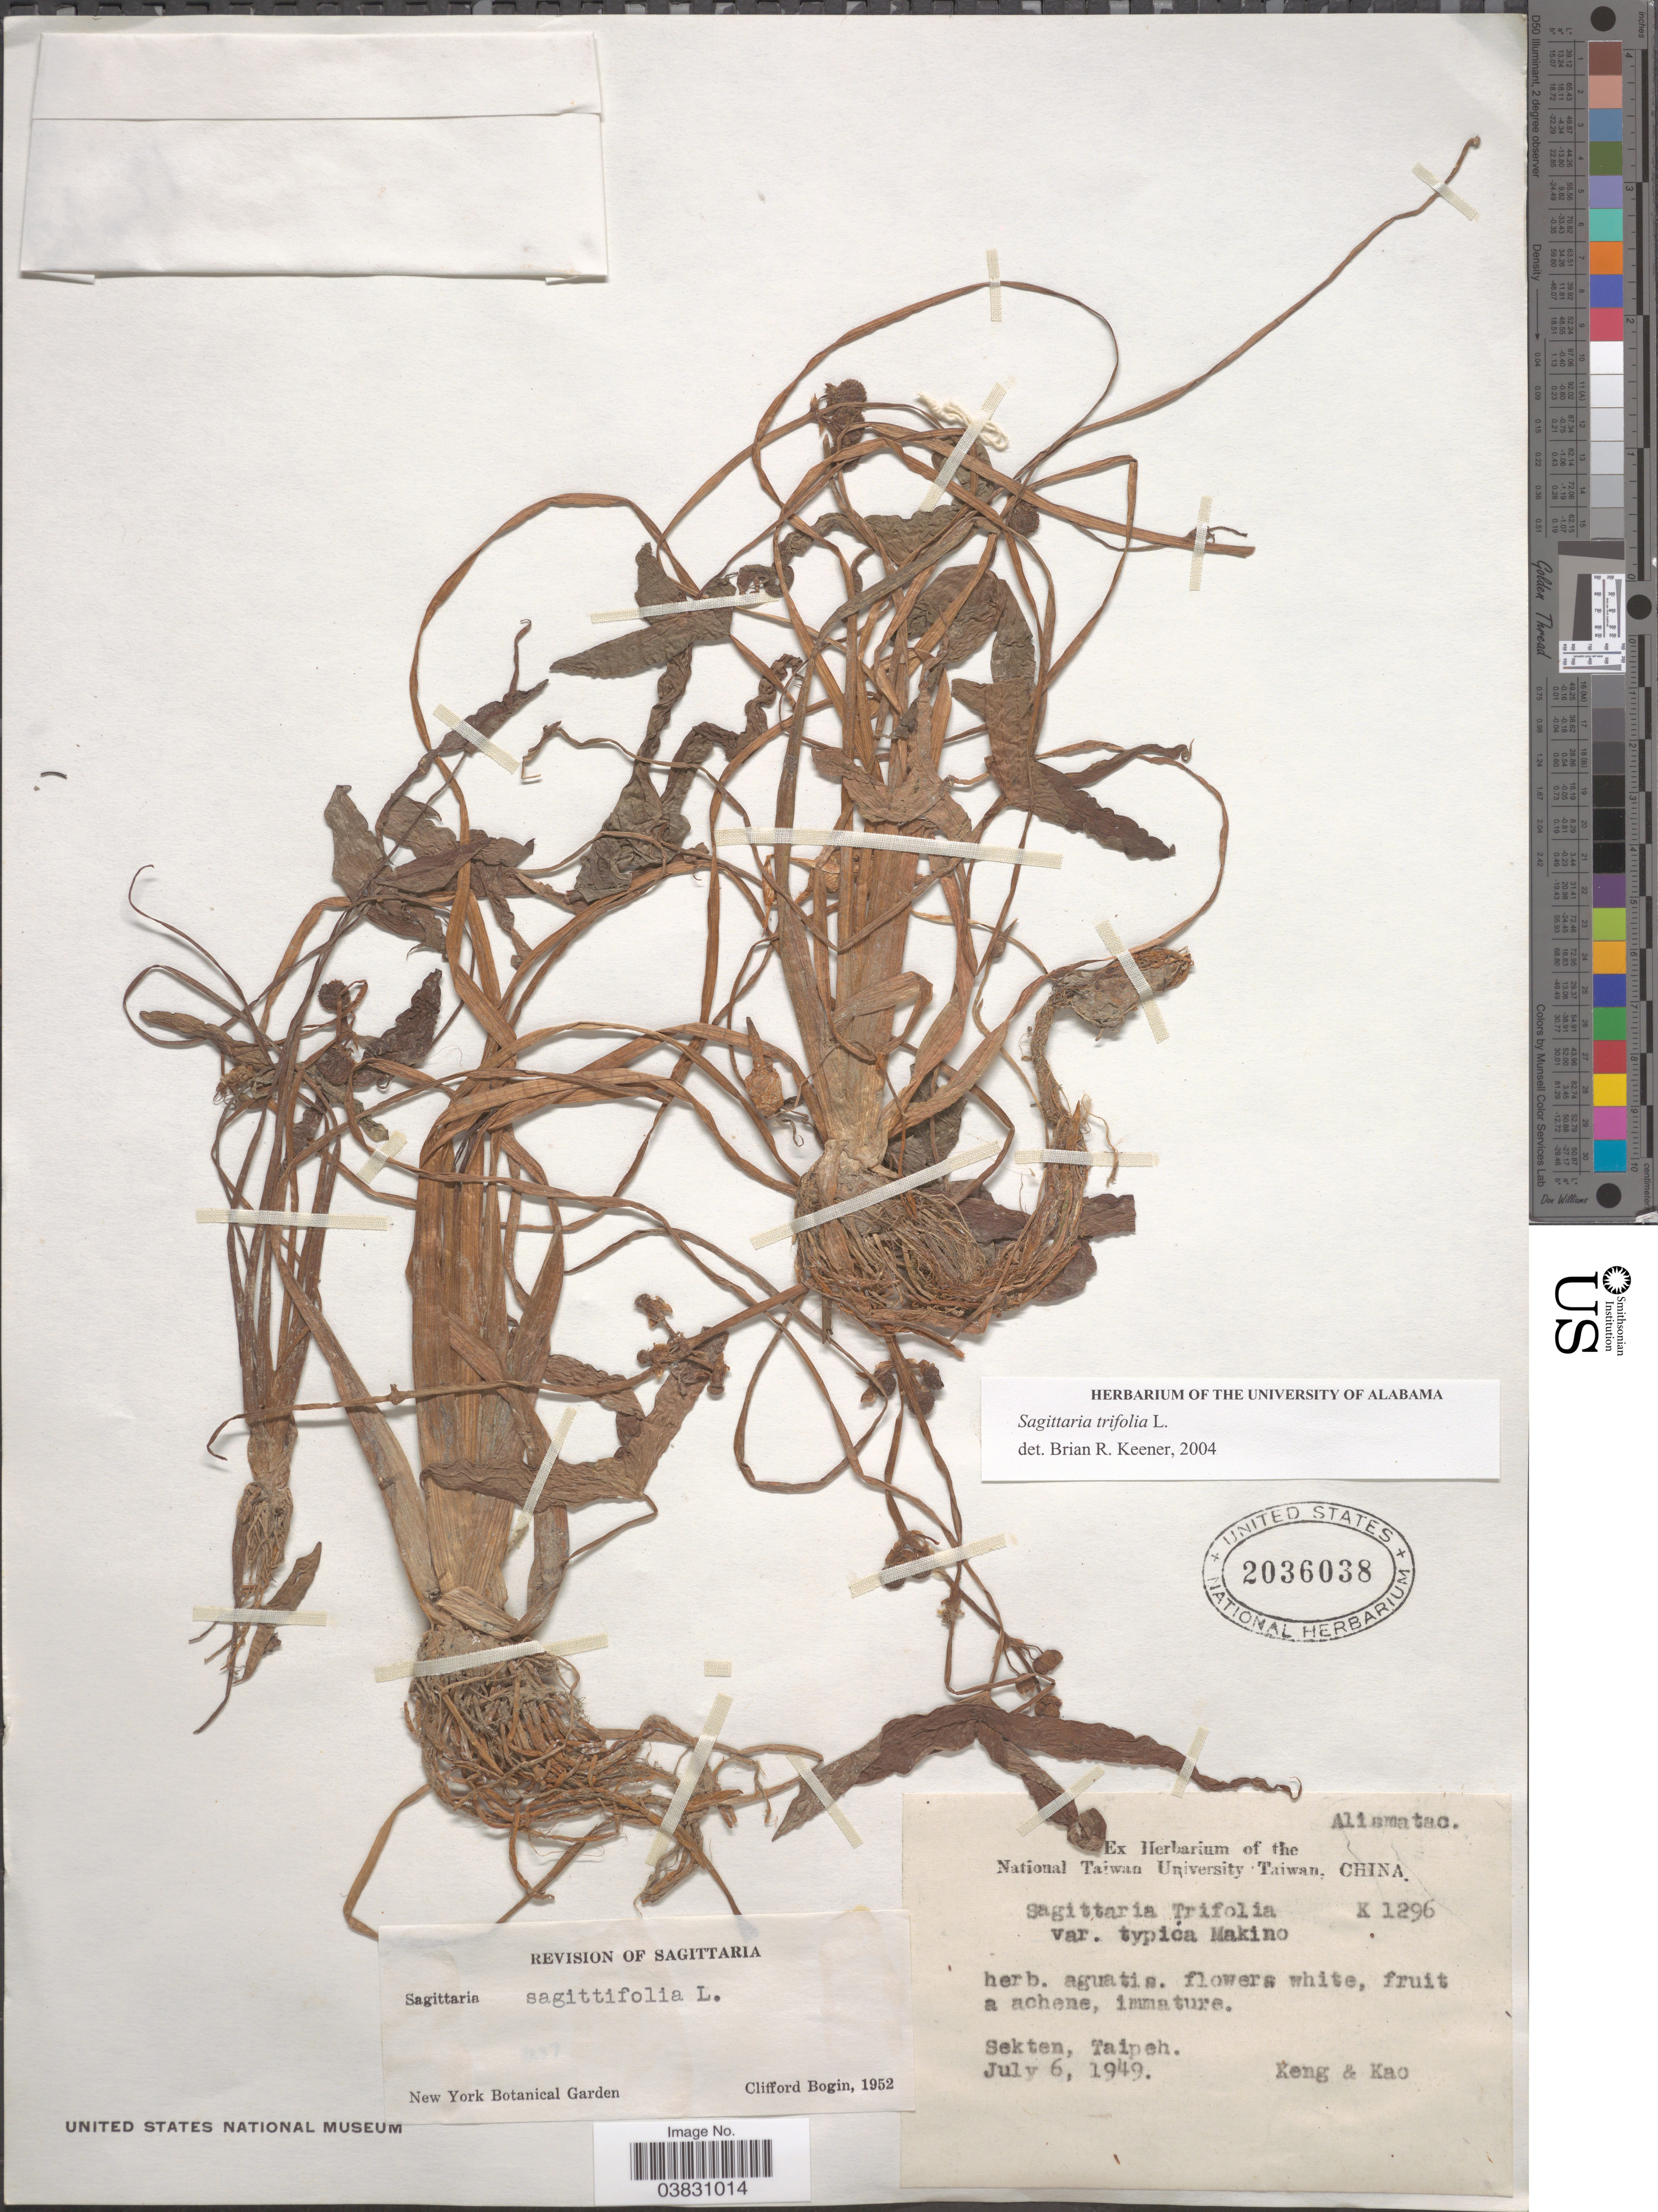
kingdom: Plantae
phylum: Tracheophyta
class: Liliopsida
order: Alismatales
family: Alismataceae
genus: Sagittaria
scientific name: Sagittaria trifolia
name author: L.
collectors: -- Keng & -. Kao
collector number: K 1296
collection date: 1949-07-06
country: Taiwan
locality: Sekten, Taipeh.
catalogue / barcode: US 2036038